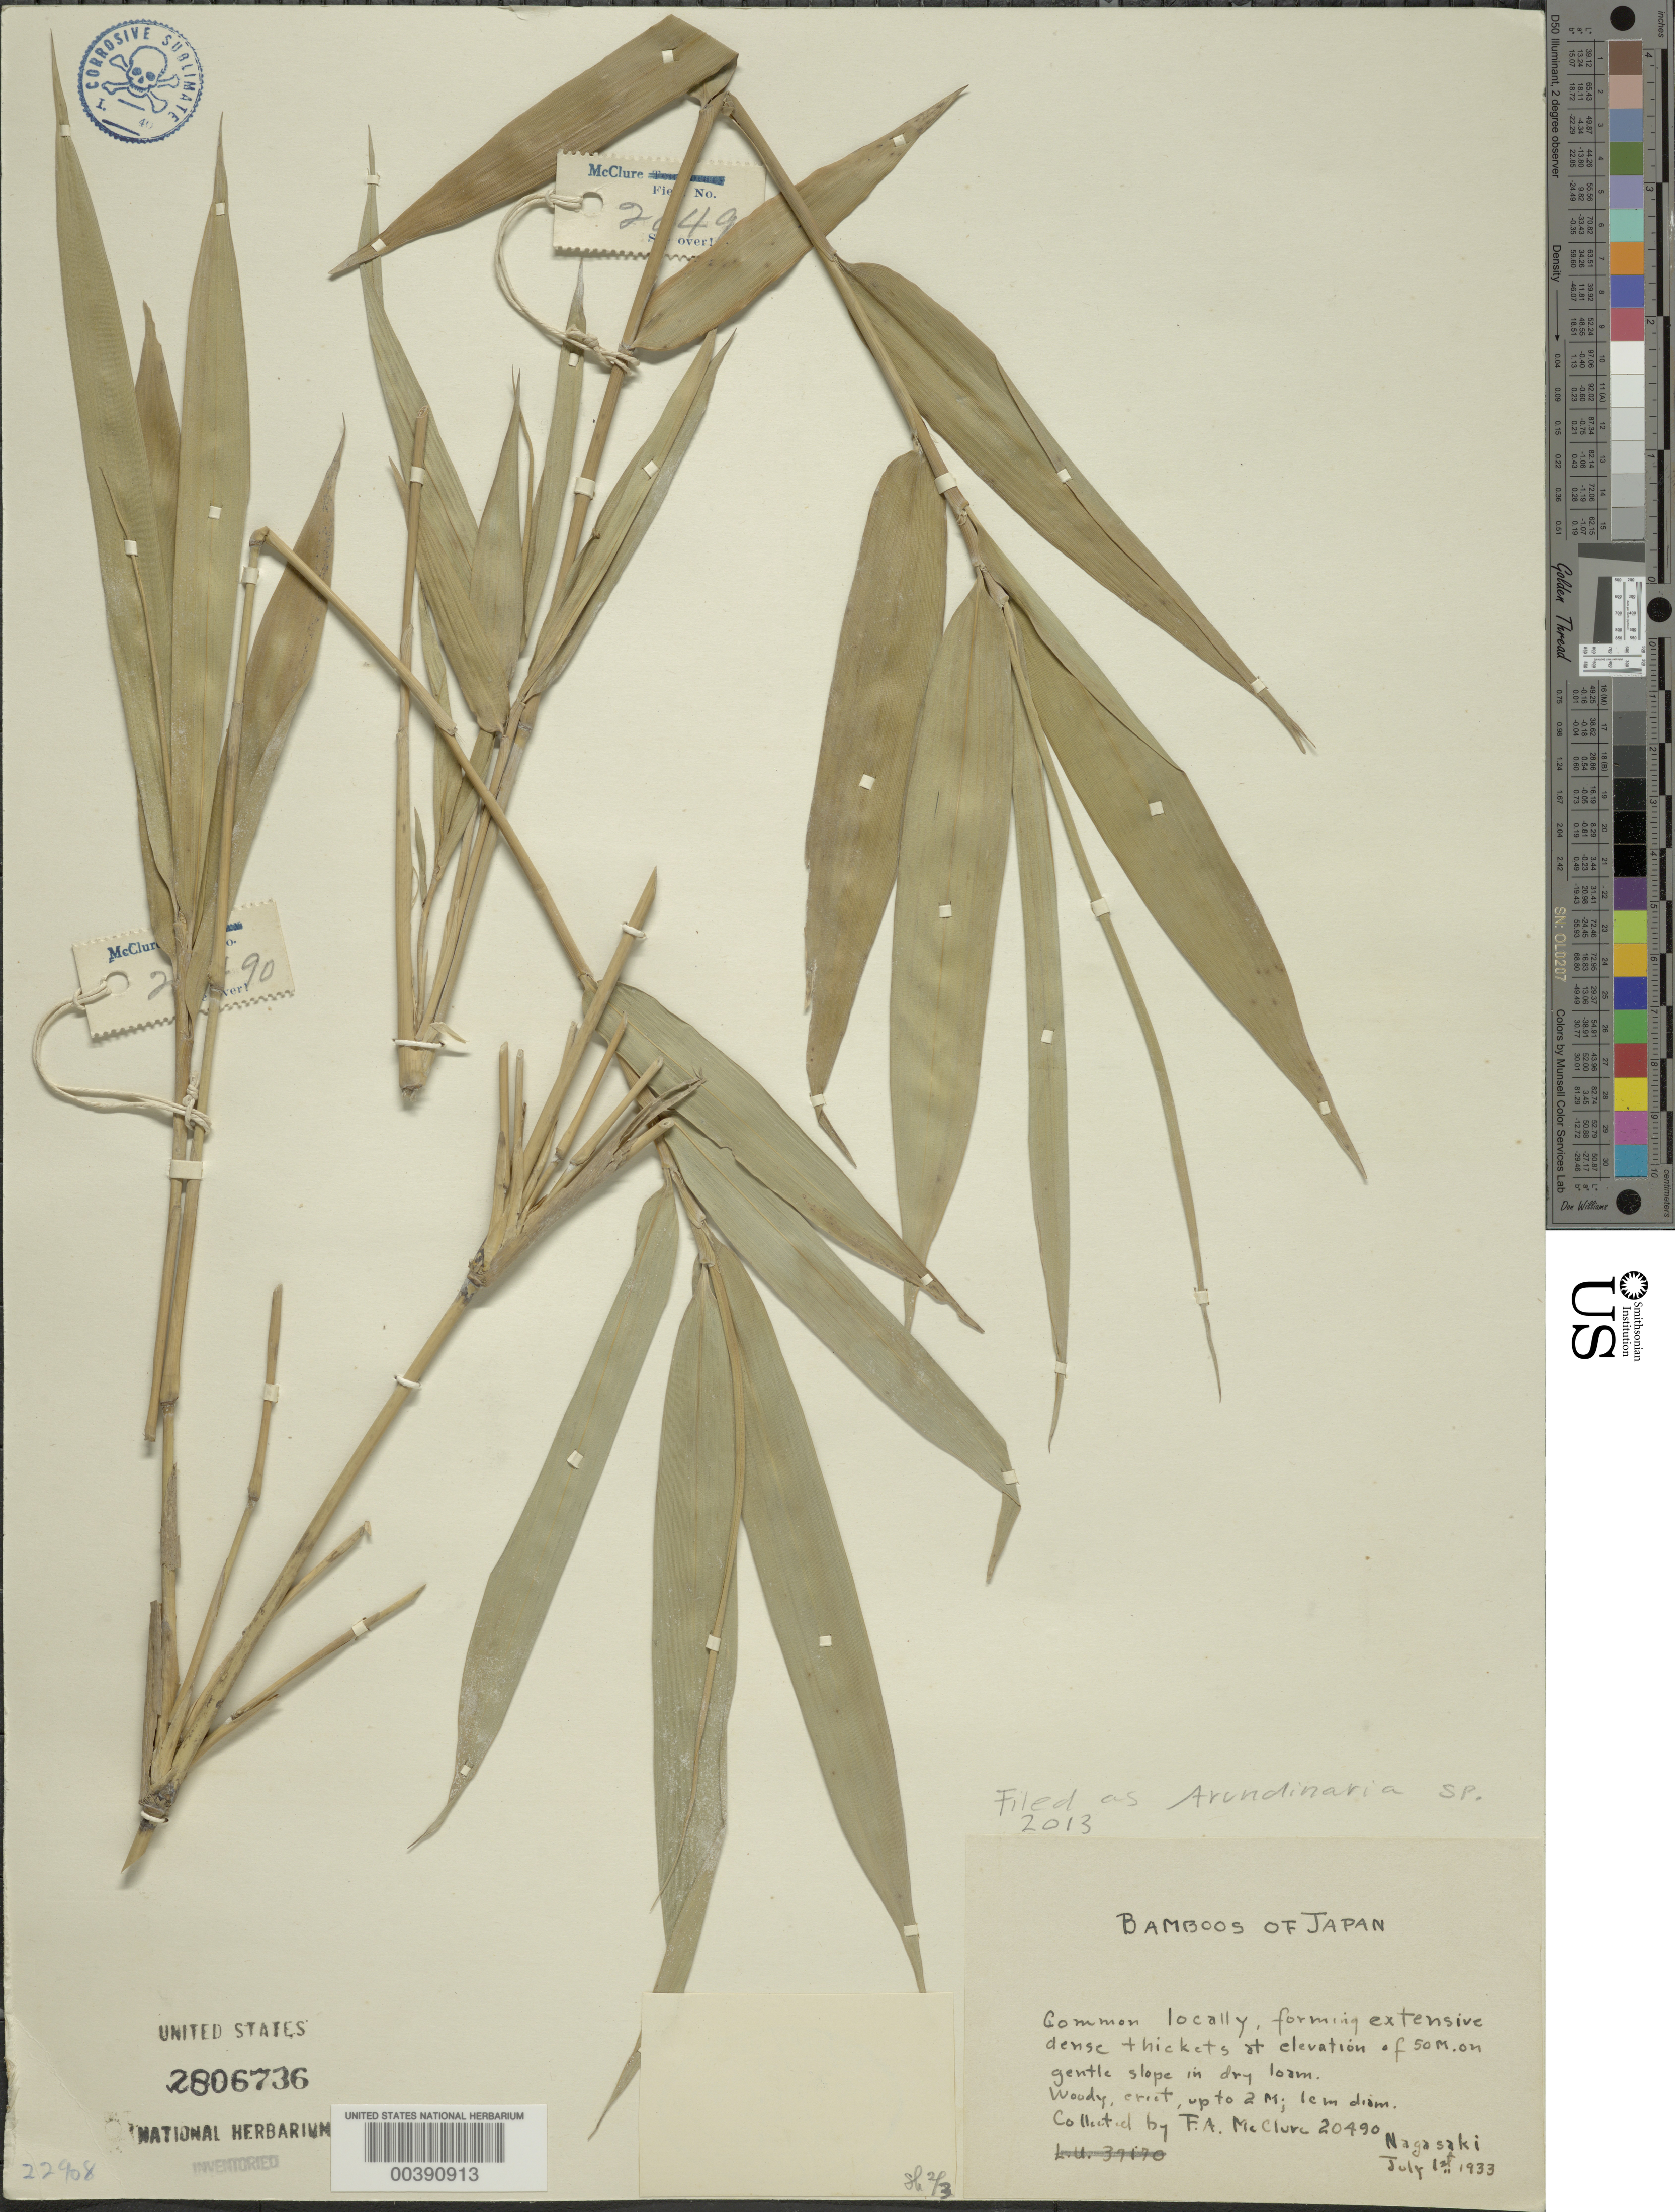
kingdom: Plantae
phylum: Tracheophyta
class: Liliopsida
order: Poales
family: Poaceae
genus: Arundinaria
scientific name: Arundinaria sp.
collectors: F. A. McClure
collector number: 20490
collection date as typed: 01 Jul 1933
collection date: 1933-07-01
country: Japan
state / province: Nagasaki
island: Kyushu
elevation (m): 50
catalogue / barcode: US 2806736